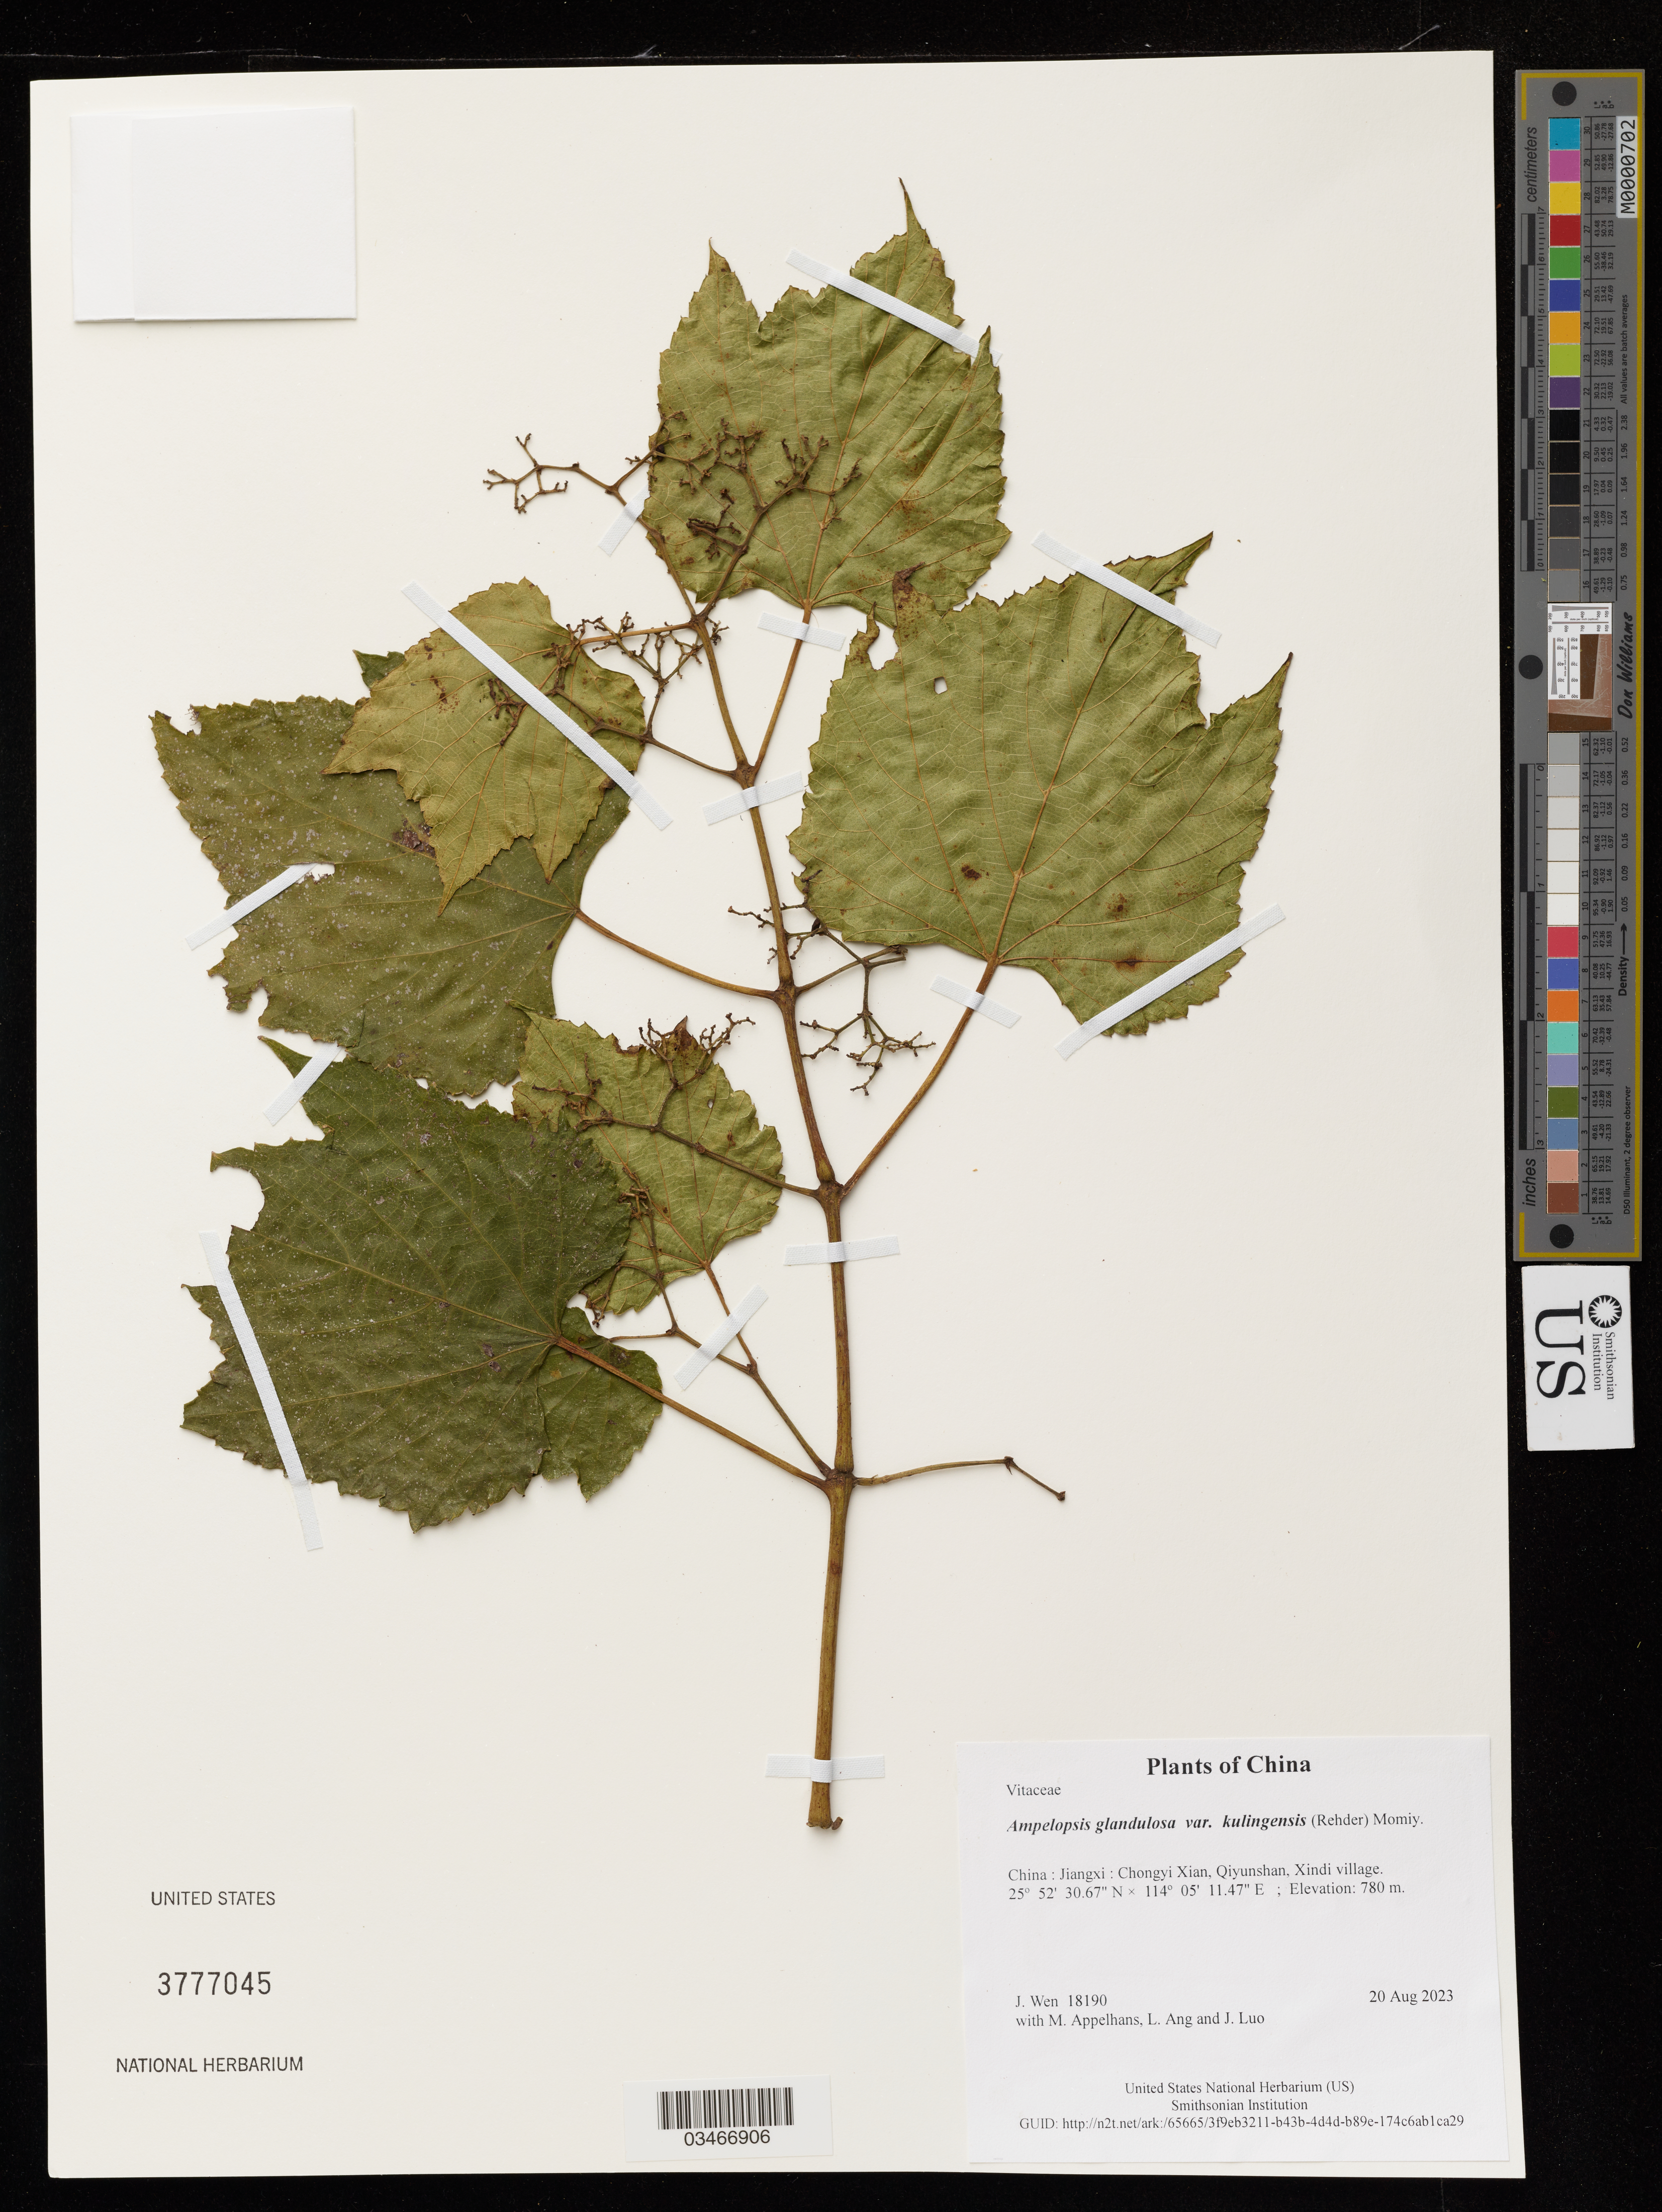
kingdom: Plantae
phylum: Tracheophyta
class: Magnoliopsida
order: Vitales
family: Vitaceae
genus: Ampelopsis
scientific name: Ampelopsis glandulosa var. kulingensis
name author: (Rehder) Momiy.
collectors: J. Wen, M. Appelhans, L. Ang & J. Luo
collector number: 18190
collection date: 2023-08-20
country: China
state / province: Jiangxi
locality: Chongyi Xian, Qiyunshan, Xindi village.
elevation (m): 780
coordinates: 25.875186 N, 114.086519 E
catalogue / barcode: US 3777045